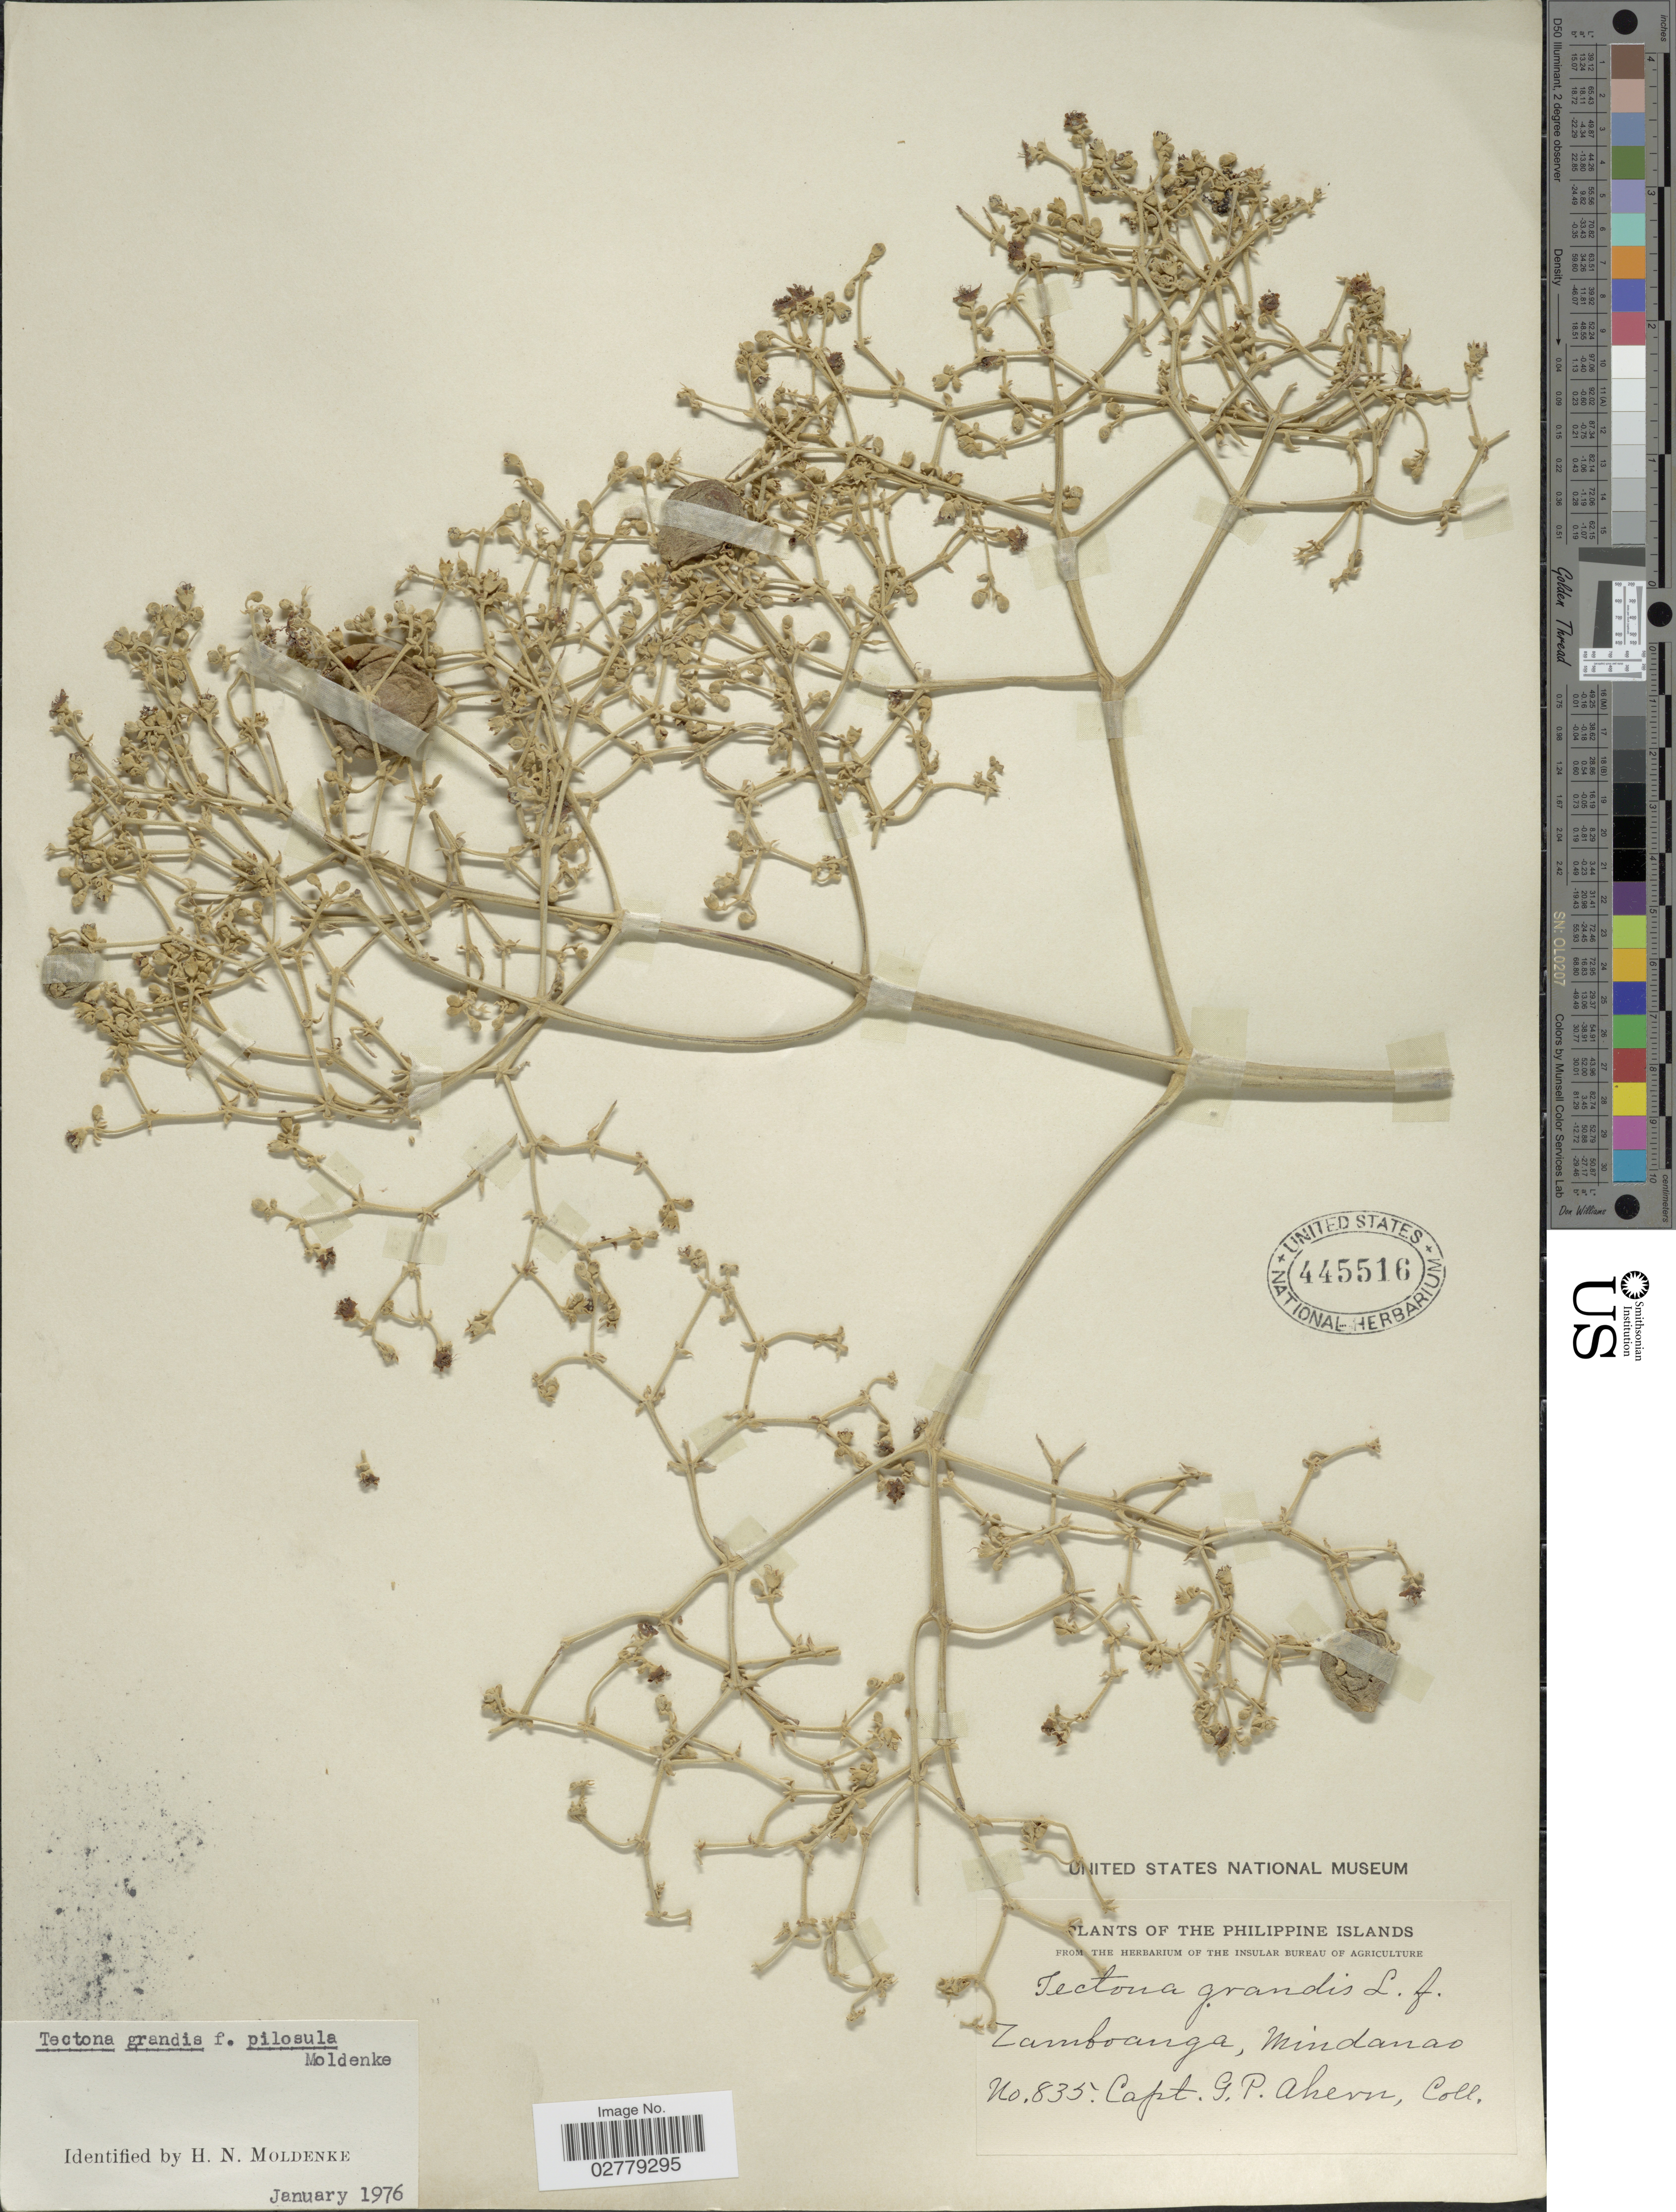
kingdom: Plantae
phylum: Tracheophyta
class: Magnoliopsida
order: Lamiales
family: Lamiaceae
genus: Tectona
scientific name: Tectona grandis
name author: L. f.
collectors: G. Ahern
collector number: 835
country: Philippines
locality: Philippine Islands. Zamboanga, Mindanao.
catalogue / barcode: US 445516